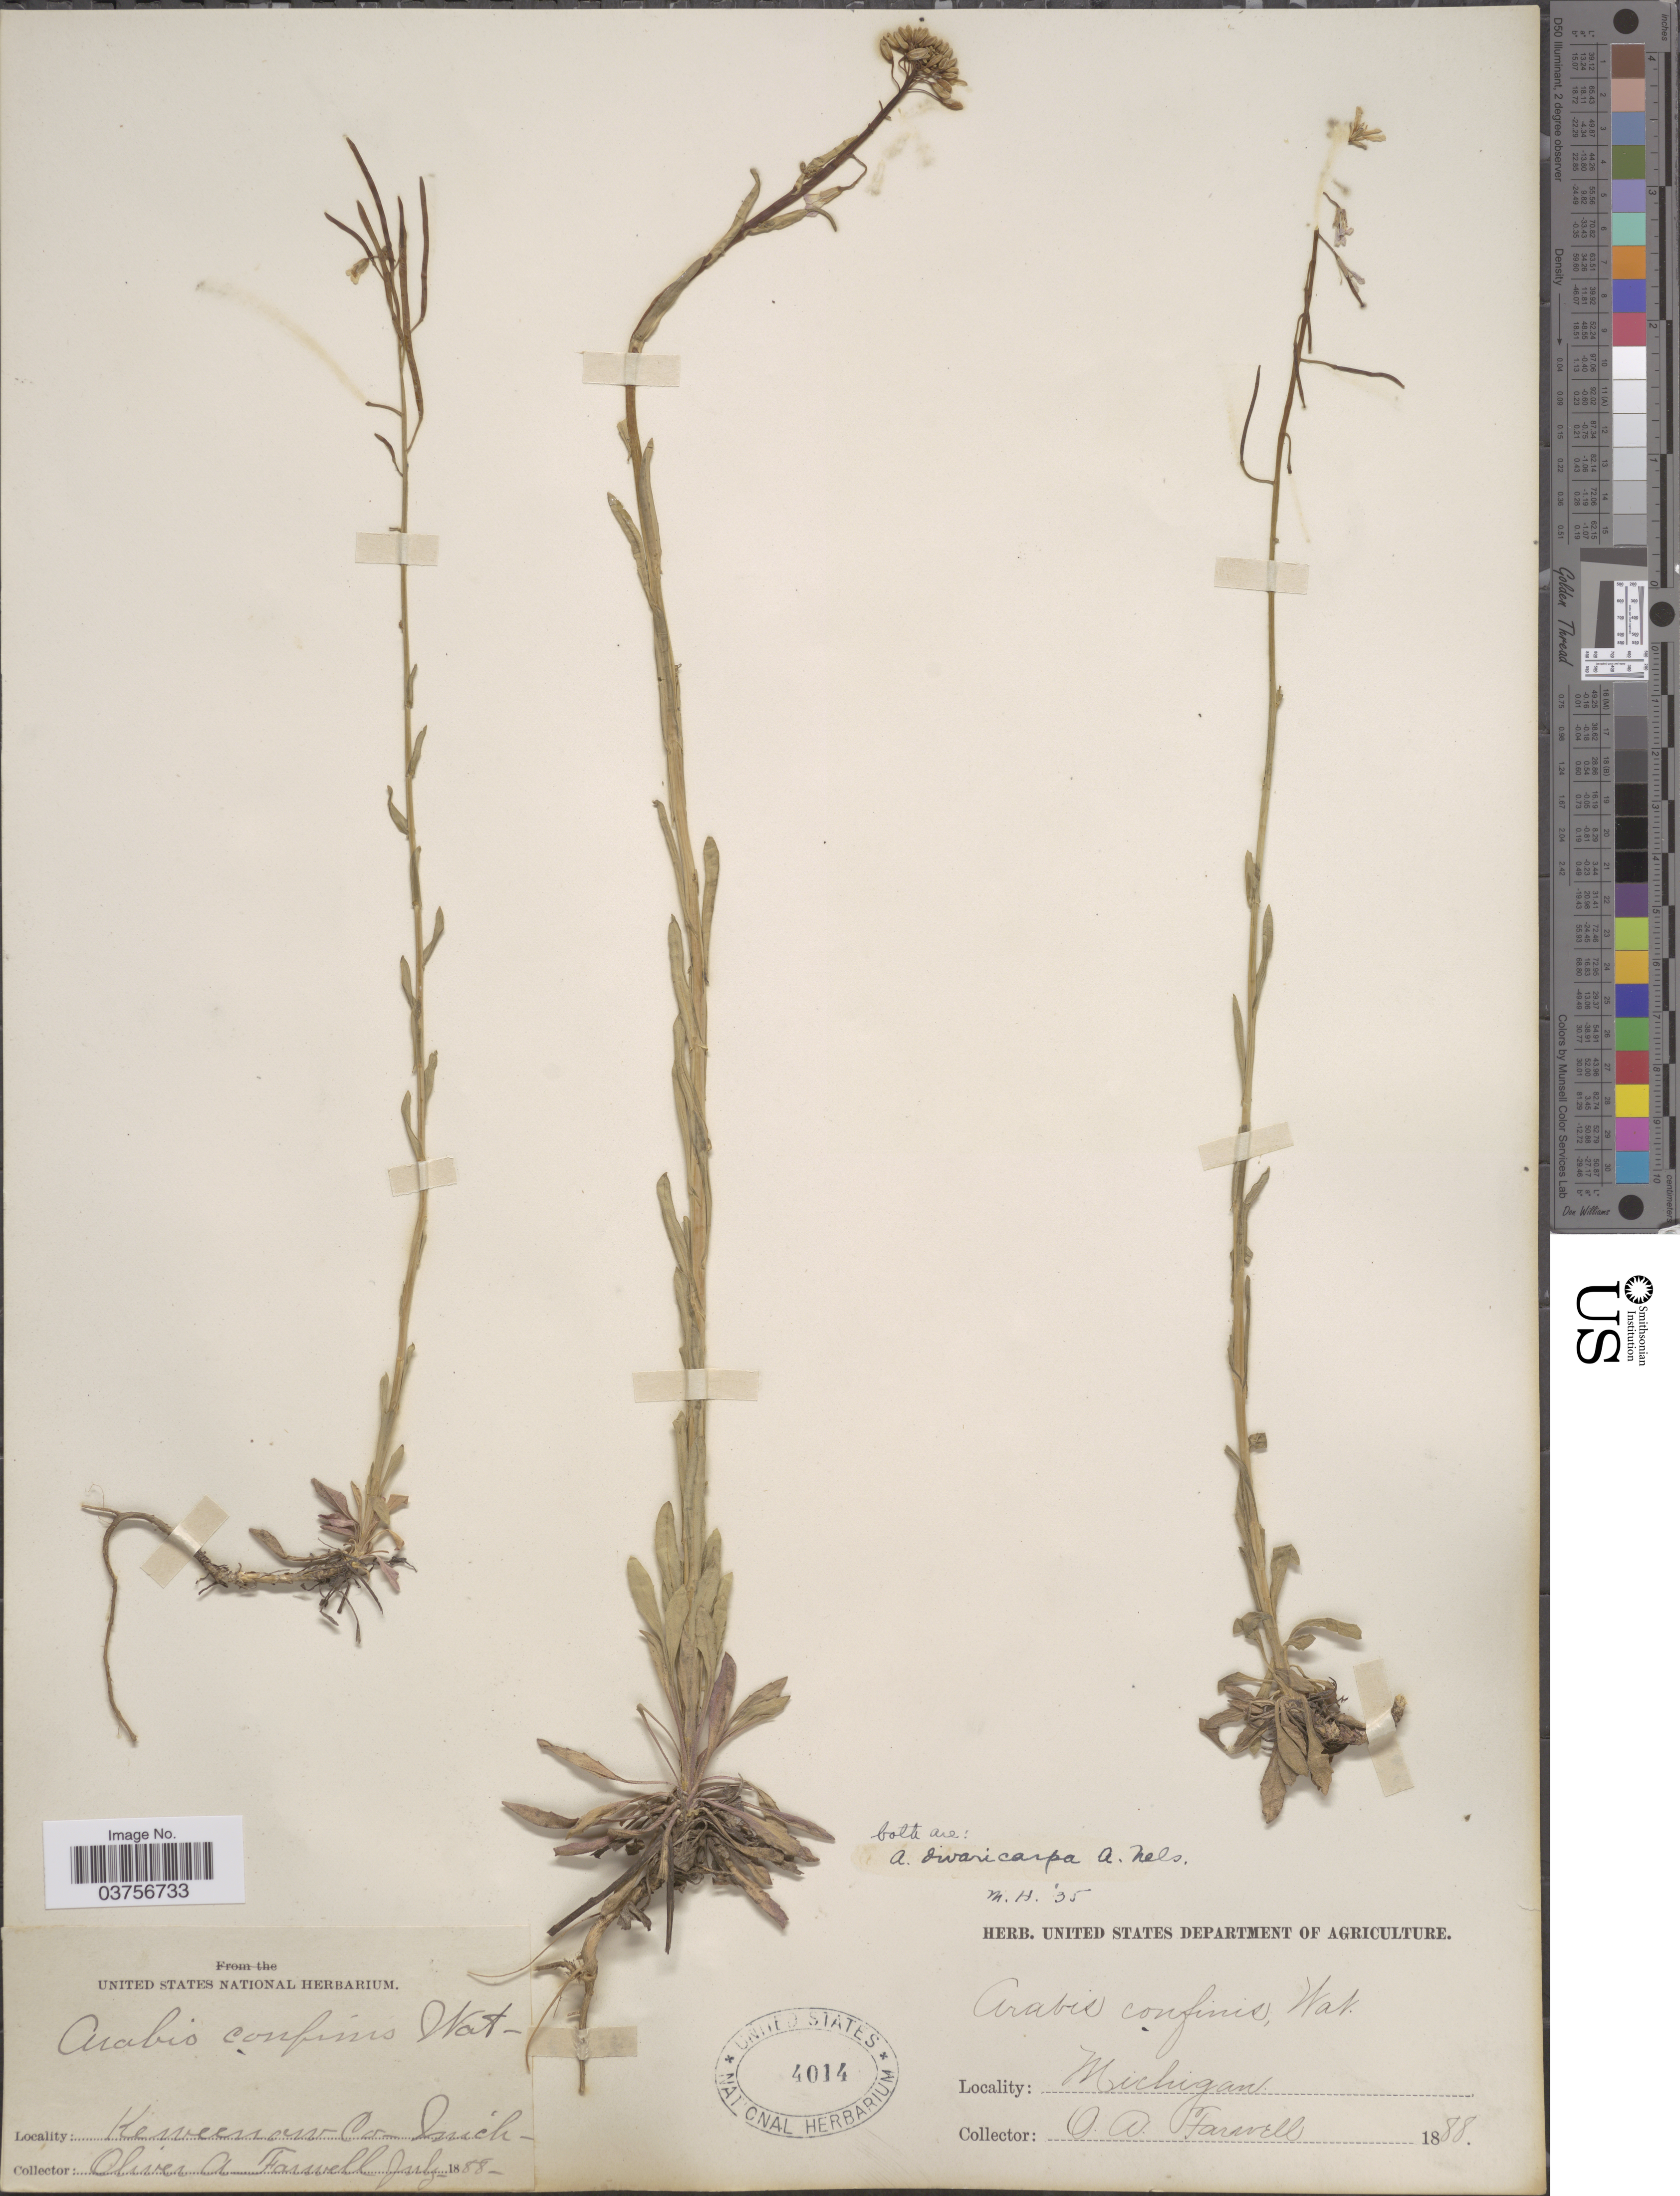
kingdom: Plantae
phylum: Tracheophyta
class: Magnoliopsida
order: Brassicales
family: Brassicaceae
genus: Arabis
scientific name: Arabis divaricarpa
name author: A. Nelson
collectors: O. Farwell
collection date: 1888-07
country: United States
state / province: Michigan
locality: Keweenaw Co.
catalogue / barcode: US 4014